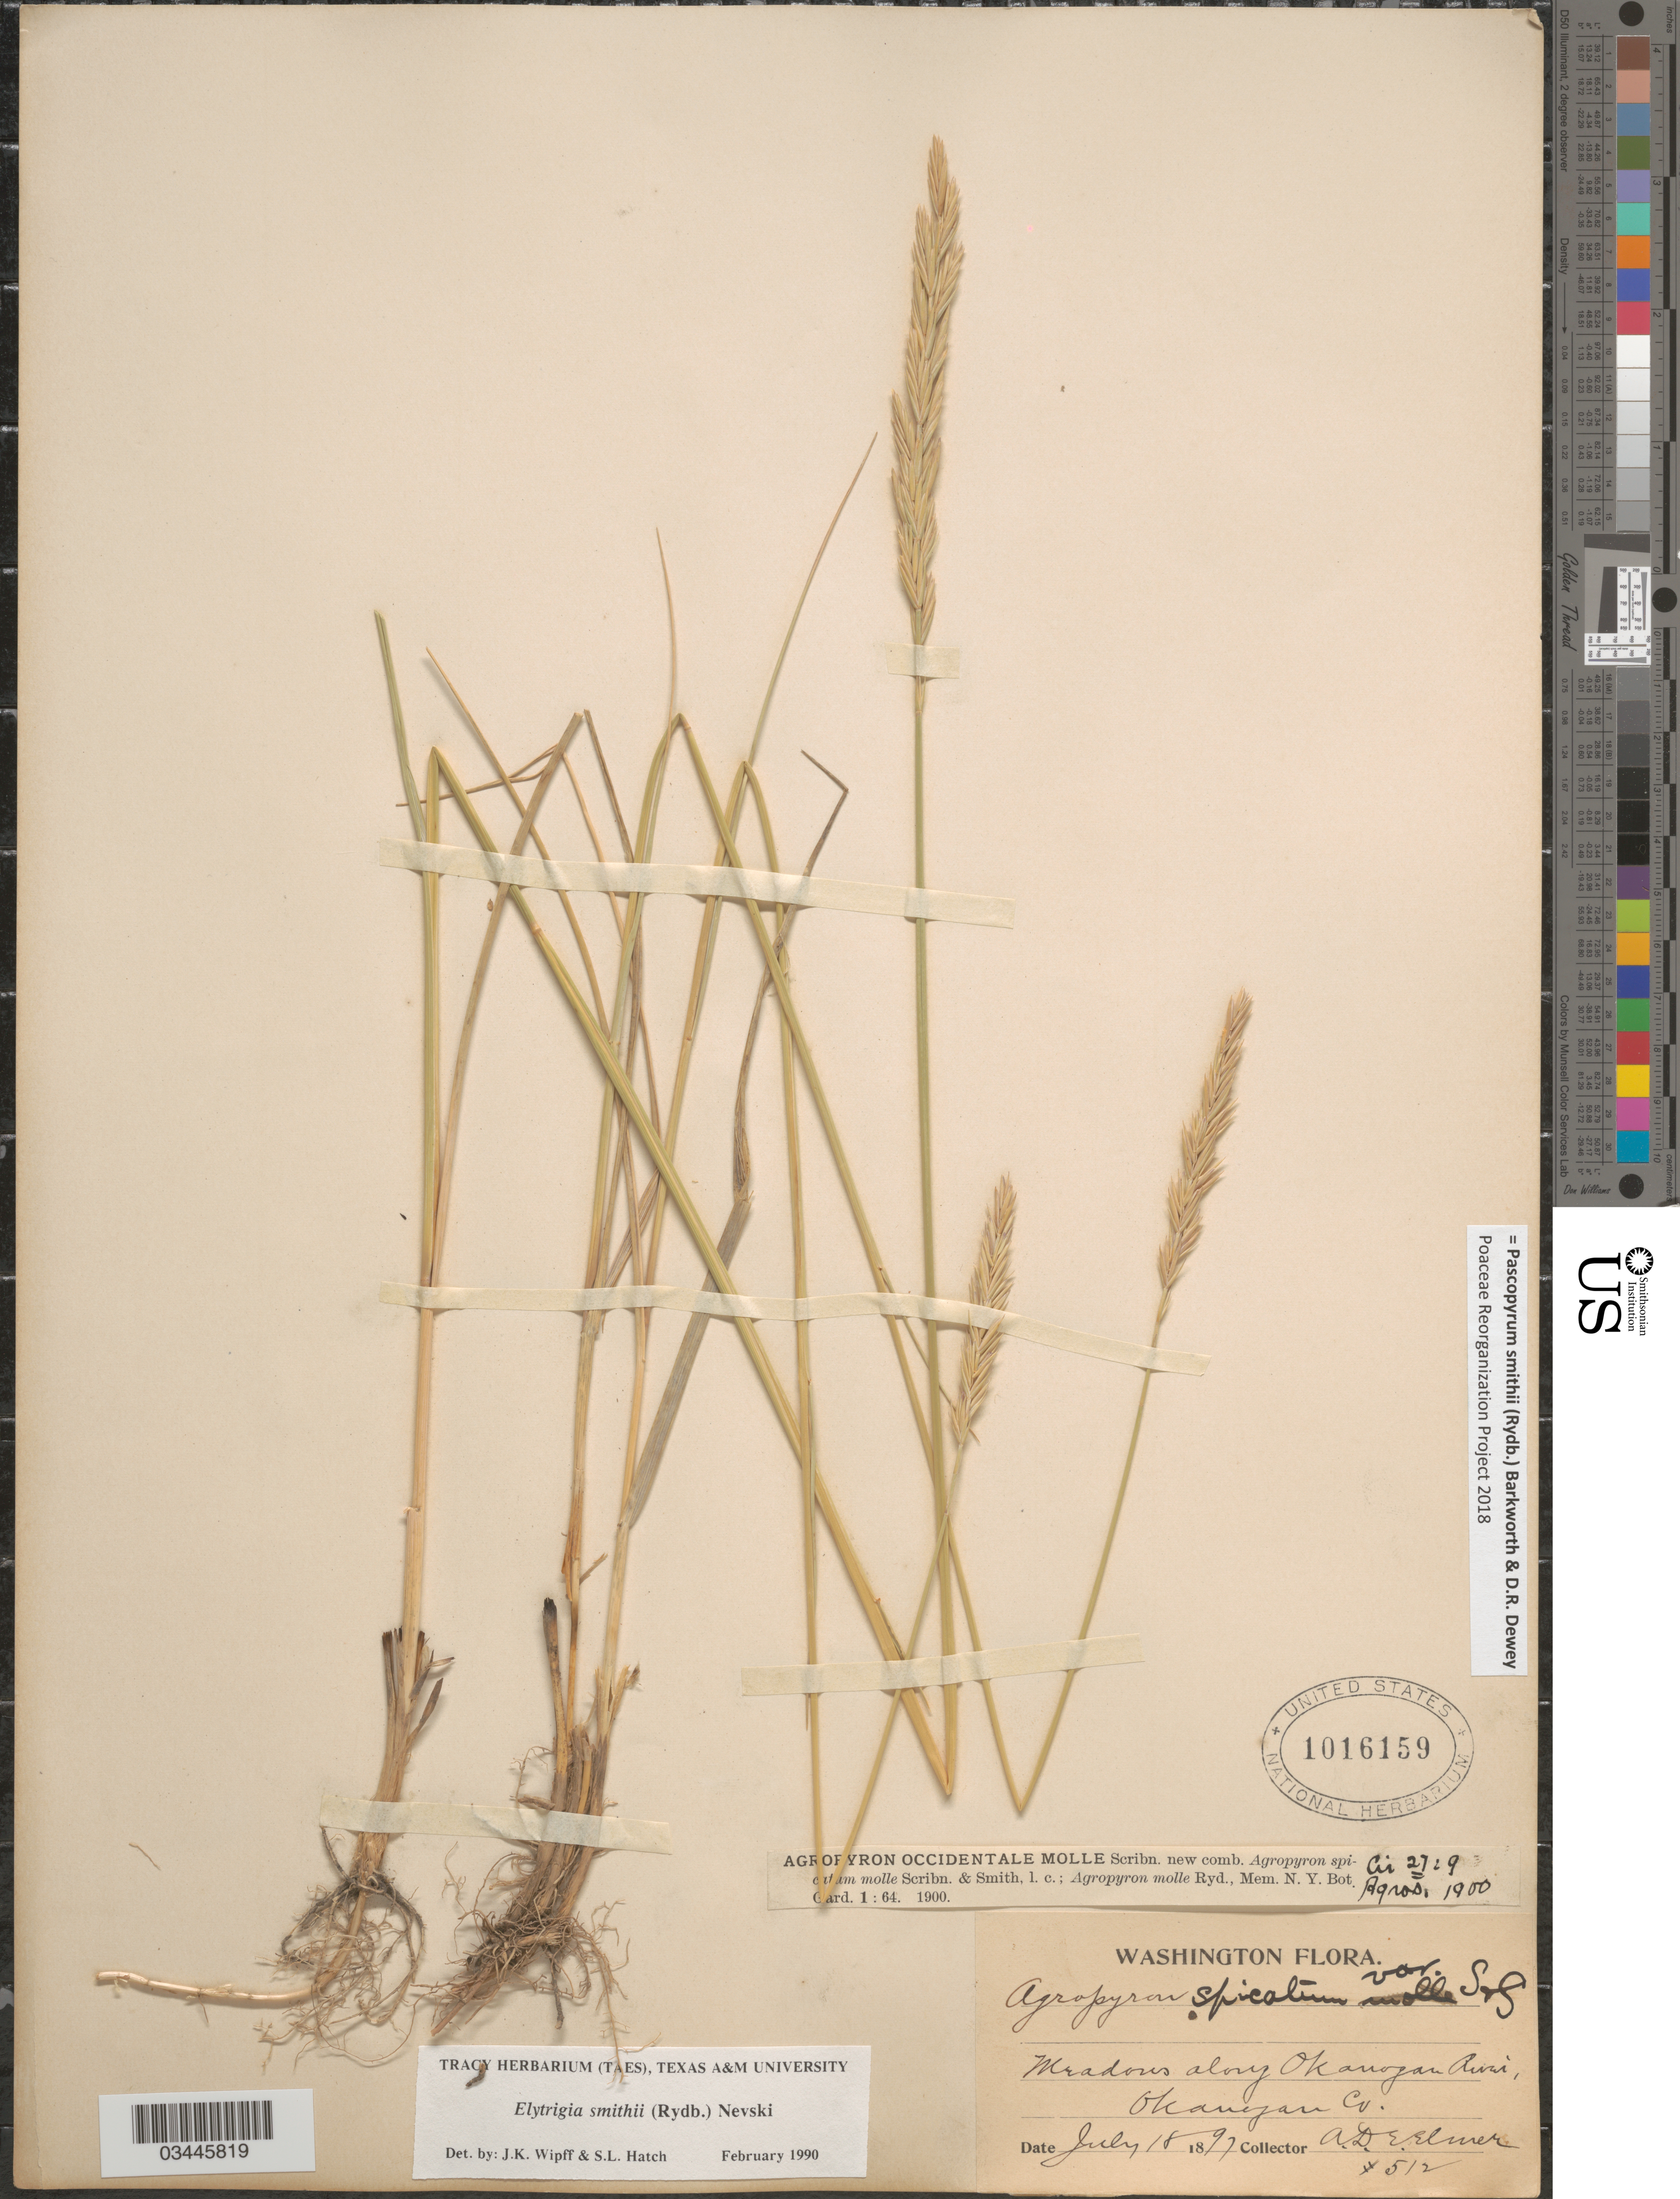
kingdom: Plantae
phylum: Tracheophyta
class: Liliopsida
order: Poales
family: Poaceae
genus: Pascopyrum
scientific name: Pascopyrum smithii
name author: (Rydb.) Barkworth & Dewey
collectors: A. D. E. Elmer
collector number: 512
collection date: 1897-07-18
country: United States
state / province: Washington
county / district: Okanogan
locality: Meadows along Okanogan River, Okanogan Co.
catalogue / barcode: US 1016159